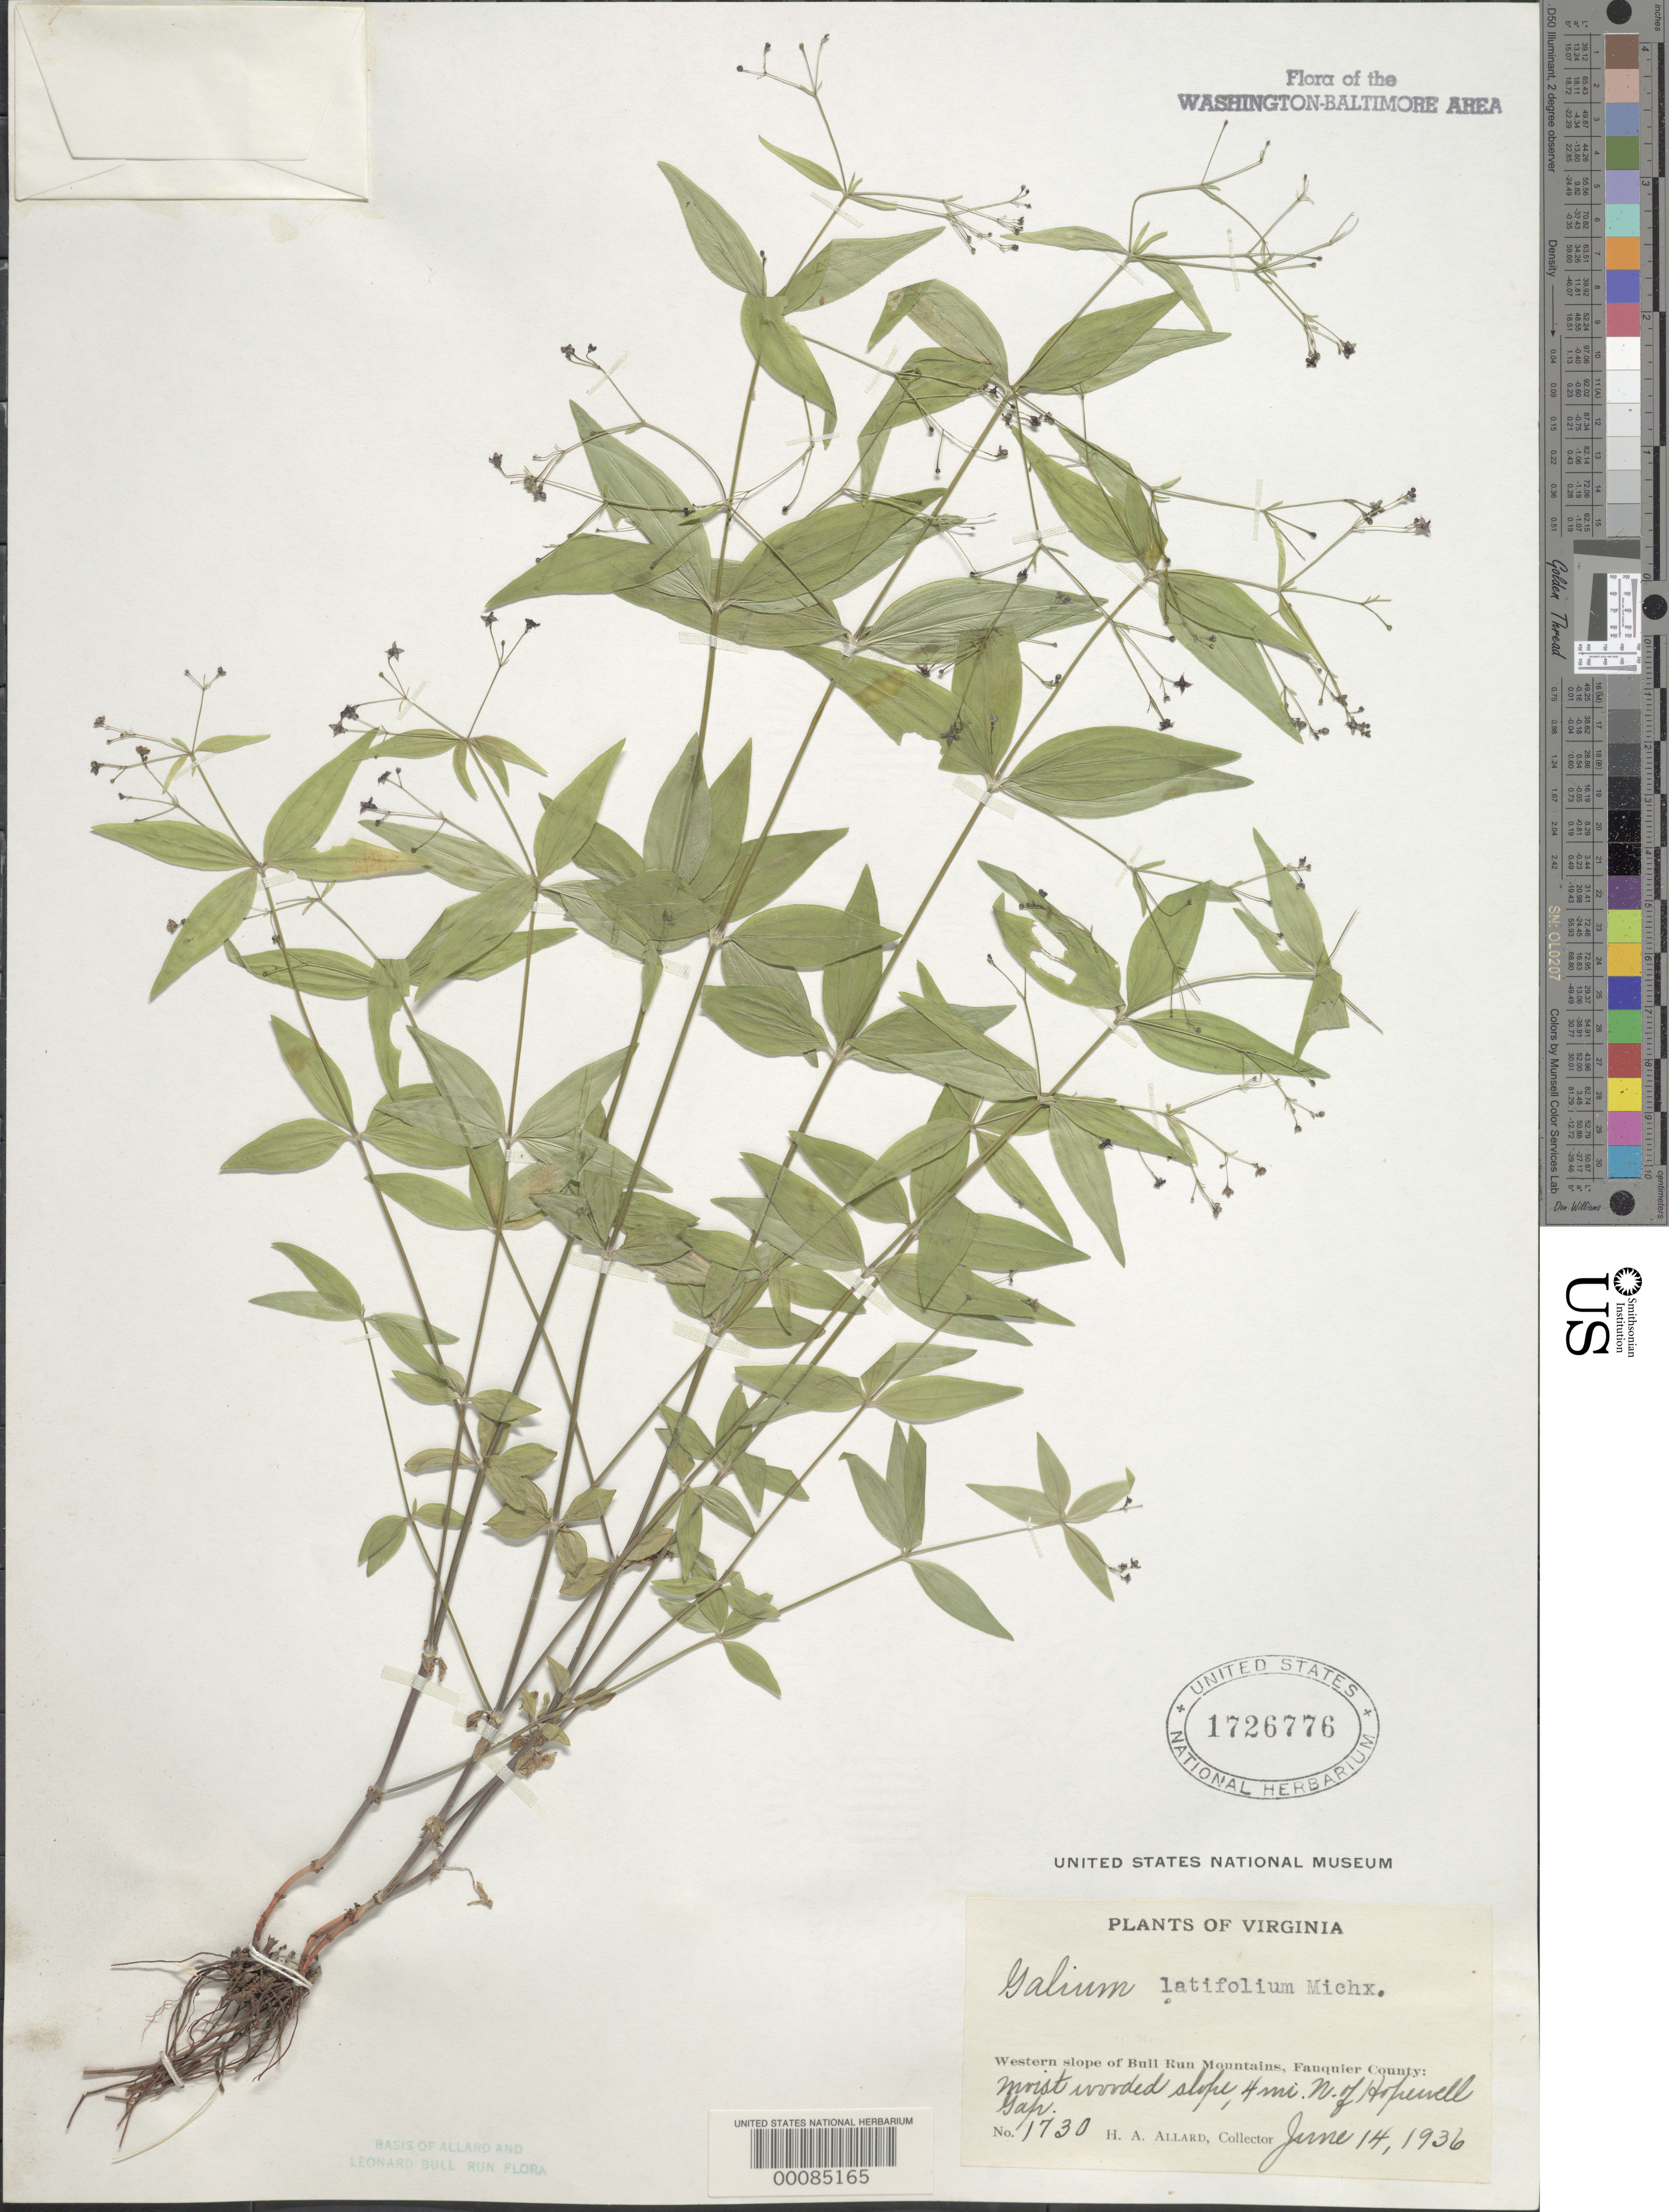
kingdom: Plantae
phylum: Tracheophyta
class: Magnoliopsida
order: Gentianales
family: Rubiaceae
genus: Galium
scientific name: Galium latifolium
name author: Michx.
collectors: H. A. Allard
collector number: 1730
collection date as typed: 14 Jun 1936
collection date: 1936-06-14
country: United States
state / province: Virginia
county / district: Fauquier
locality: Hopewell Gap, west slope of Bull Run Mts.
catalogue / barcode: US 1726776